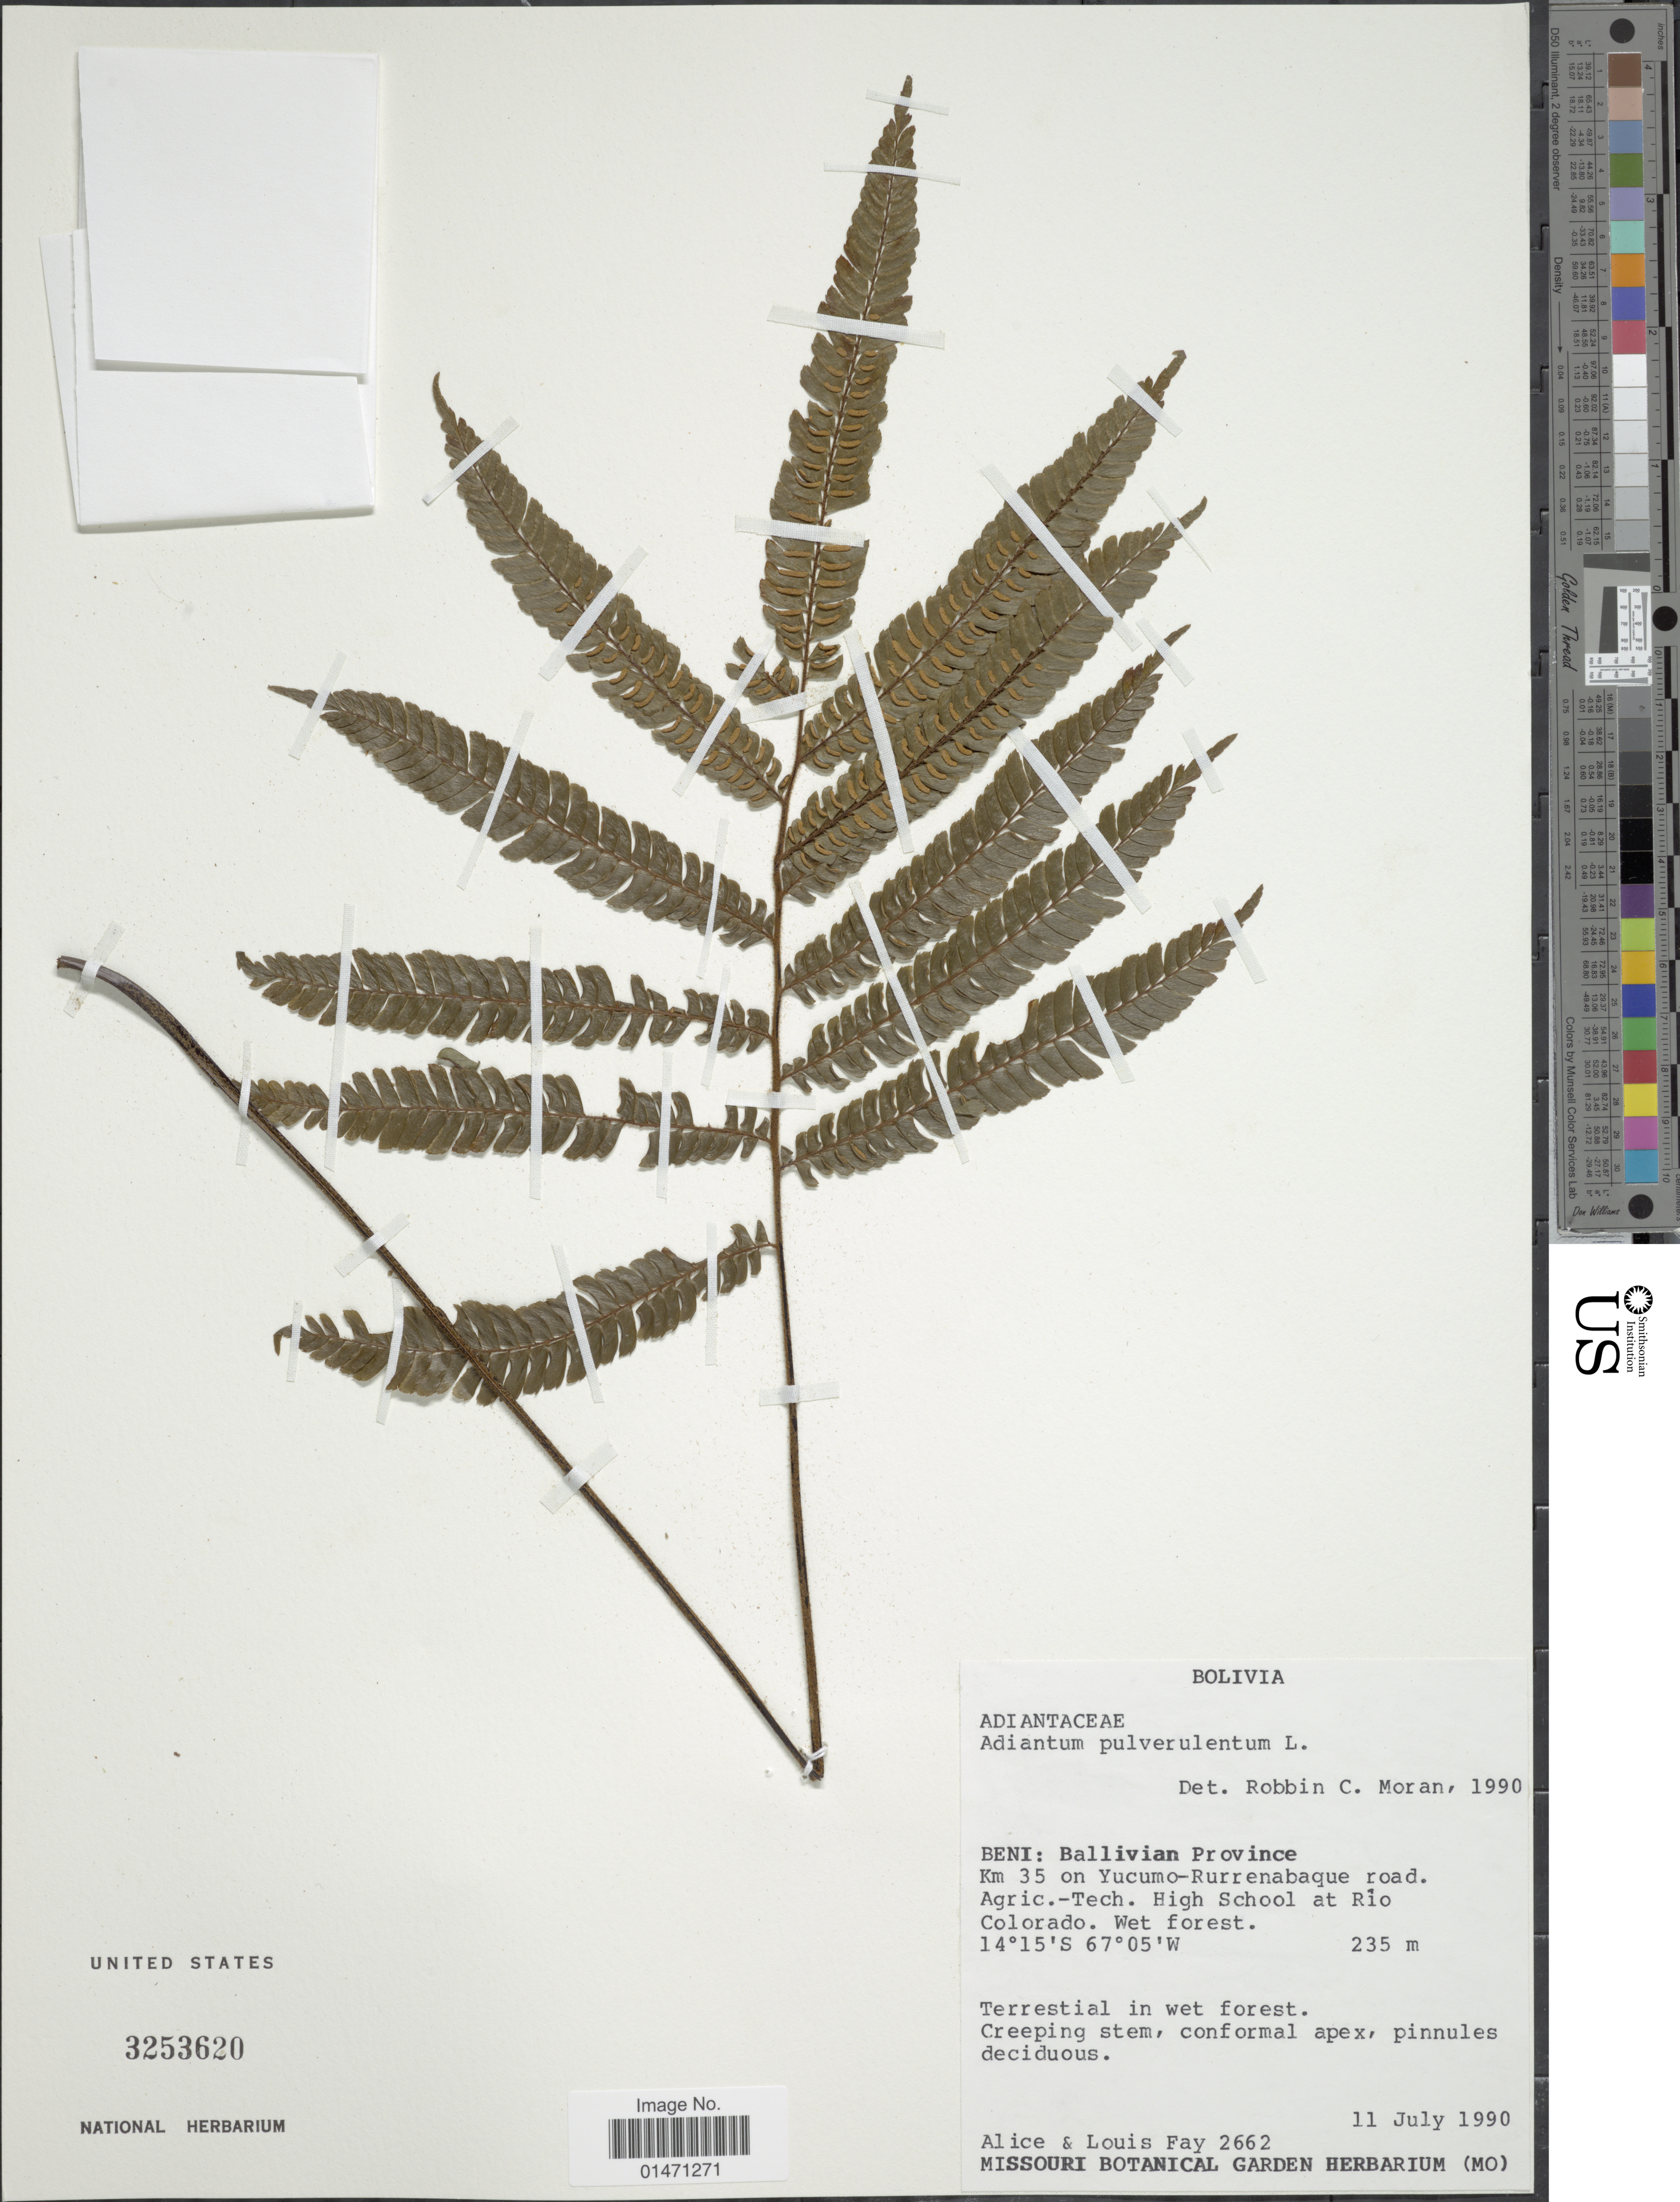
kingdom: Plantae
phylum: Tracheophyta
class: Polypodiopsida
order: Polypodiales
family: Pteridaceae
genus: Adiantum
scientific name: Adiantum pulverulentum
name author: L.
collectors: A. Fay & L. Fay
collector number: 2662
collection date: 1990-07-11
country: Bolivia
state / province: Beni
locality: Beni: Ballivian province, km 35 on Yucumo-Rurrenabaque road, Agric.-Tech. high school at Rio Colorado, wet forest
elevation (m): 235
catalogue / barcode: US 3253620